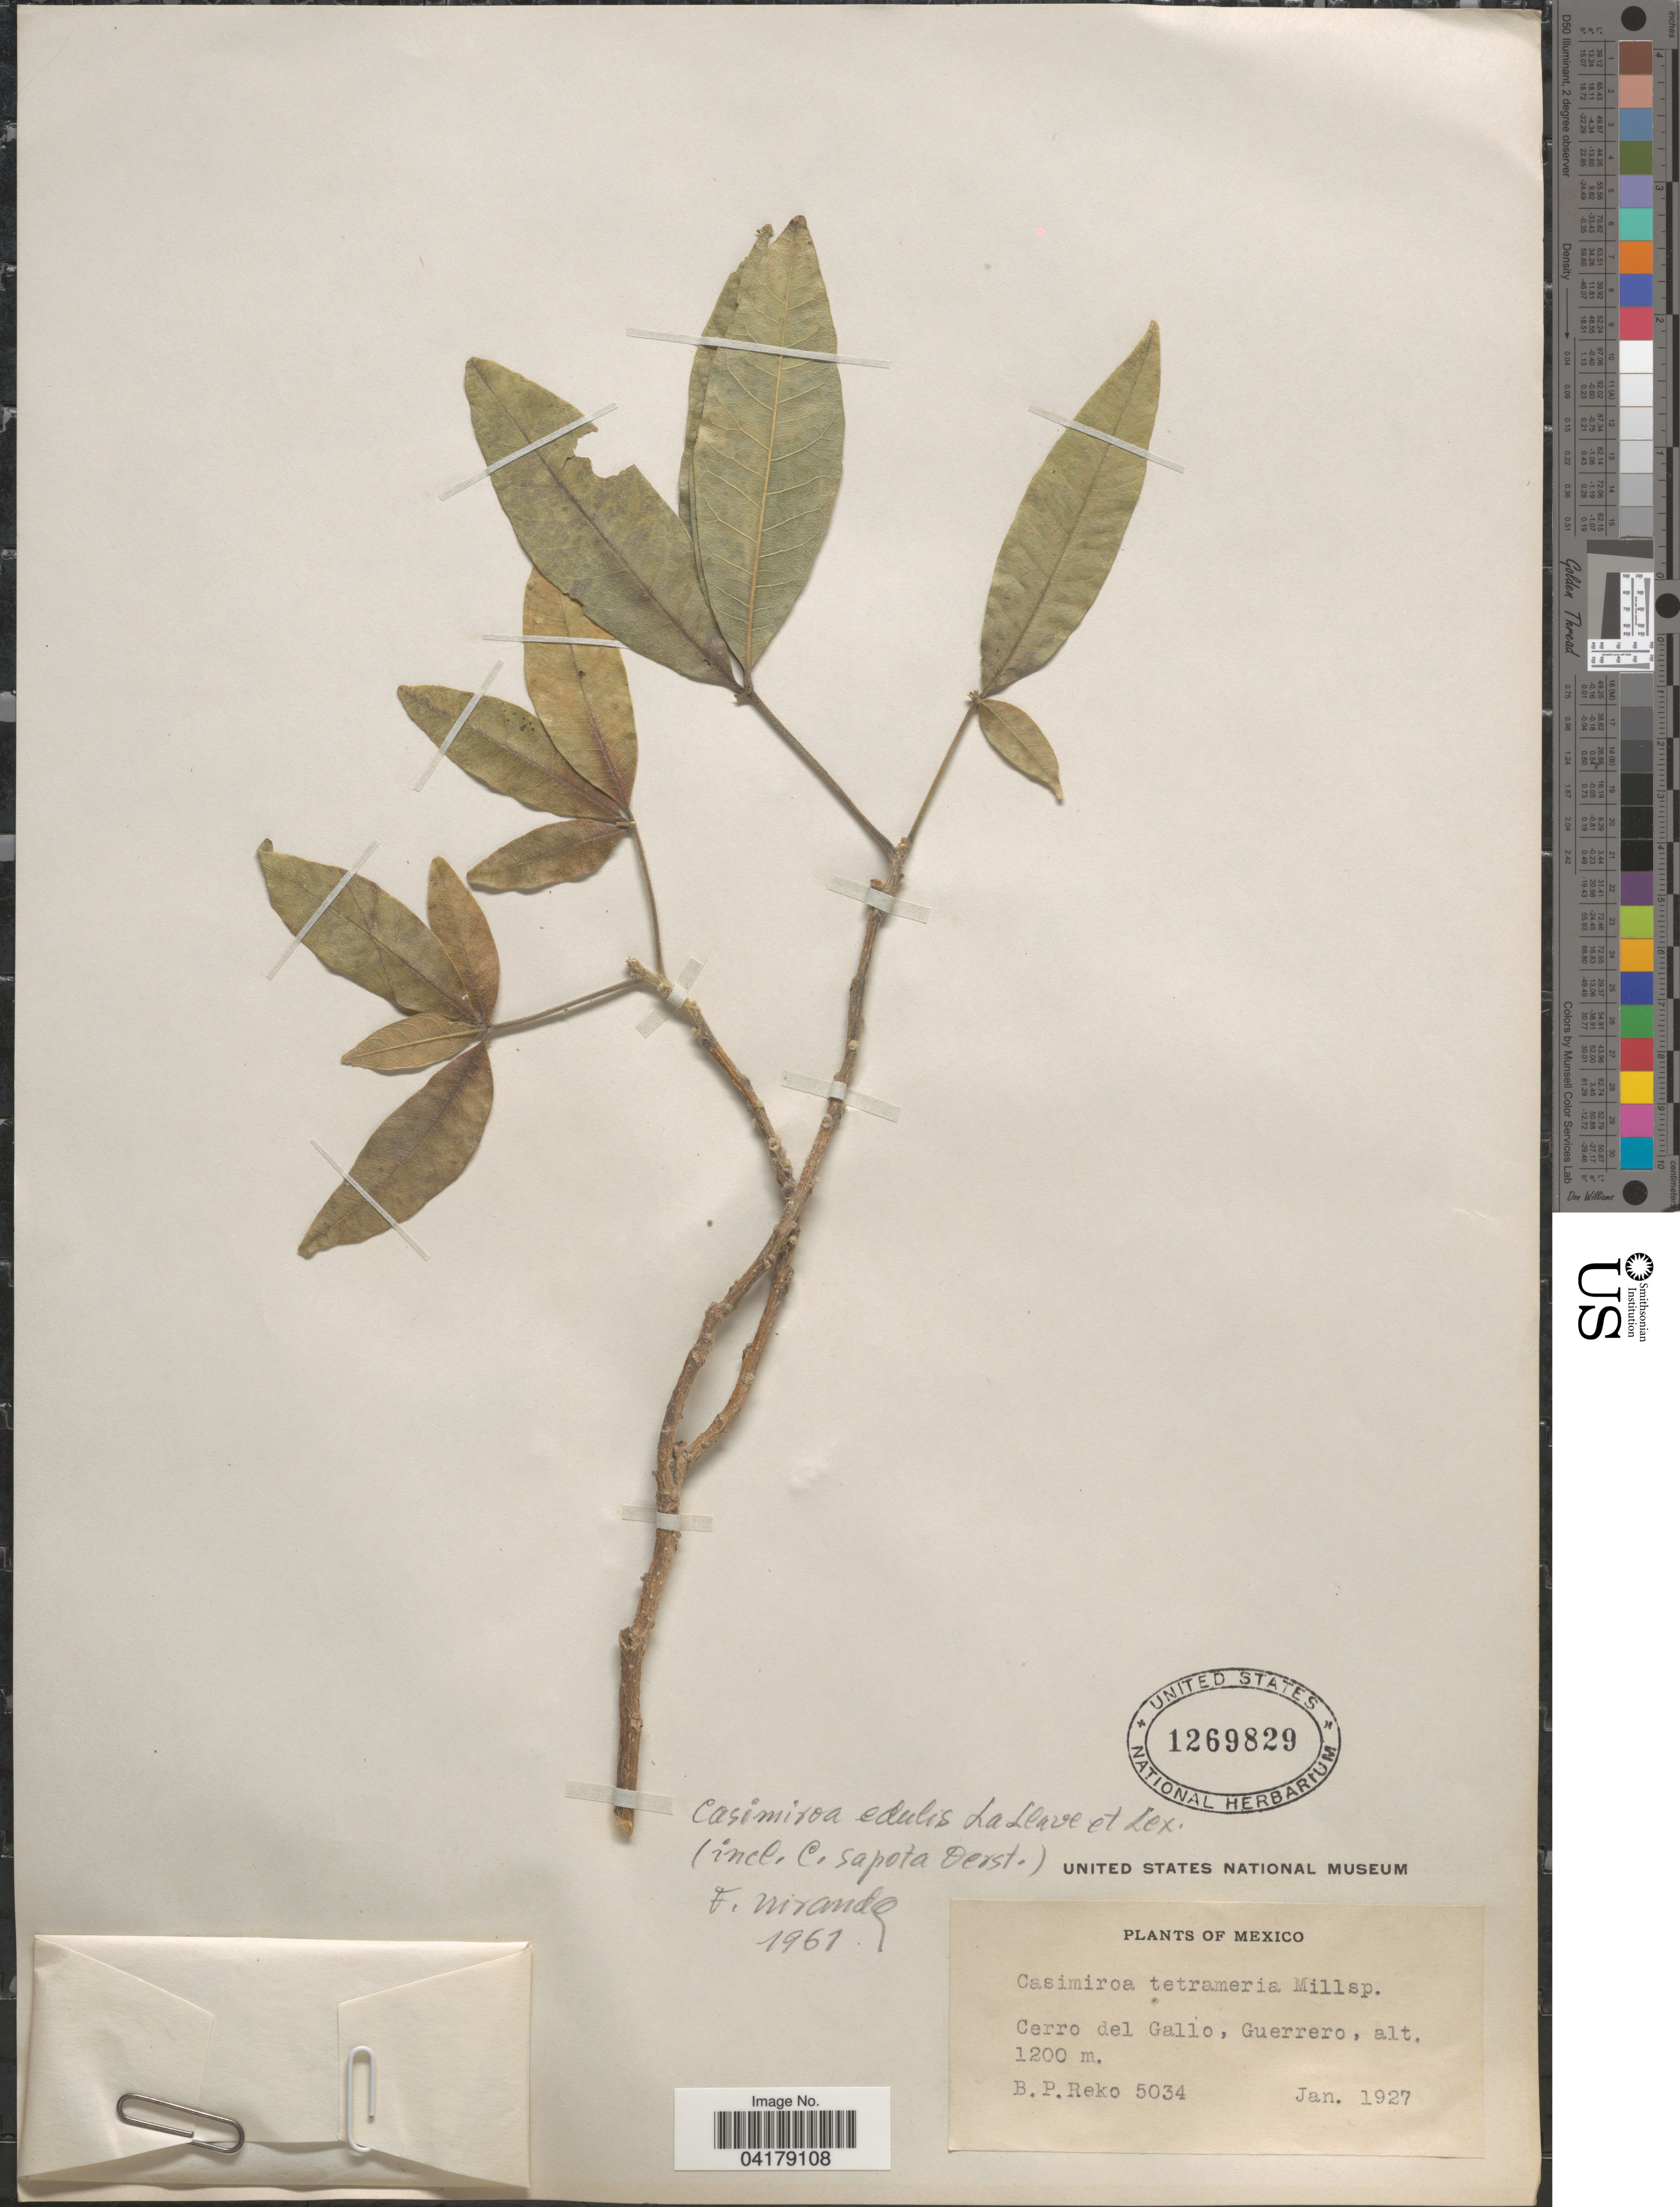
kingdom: Plantae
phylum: Tracheophyta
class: Magnoliopsida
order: Sapindales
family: Rutaceae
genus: Casimiroa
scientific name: Casimiroa tetrameria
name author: Millsp.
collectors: B. P. Reko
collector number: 5034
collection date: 1927-01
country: Mexico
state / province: Guerrero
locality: Cerro del Gallo.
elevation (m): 1200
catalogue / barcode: US 1269829